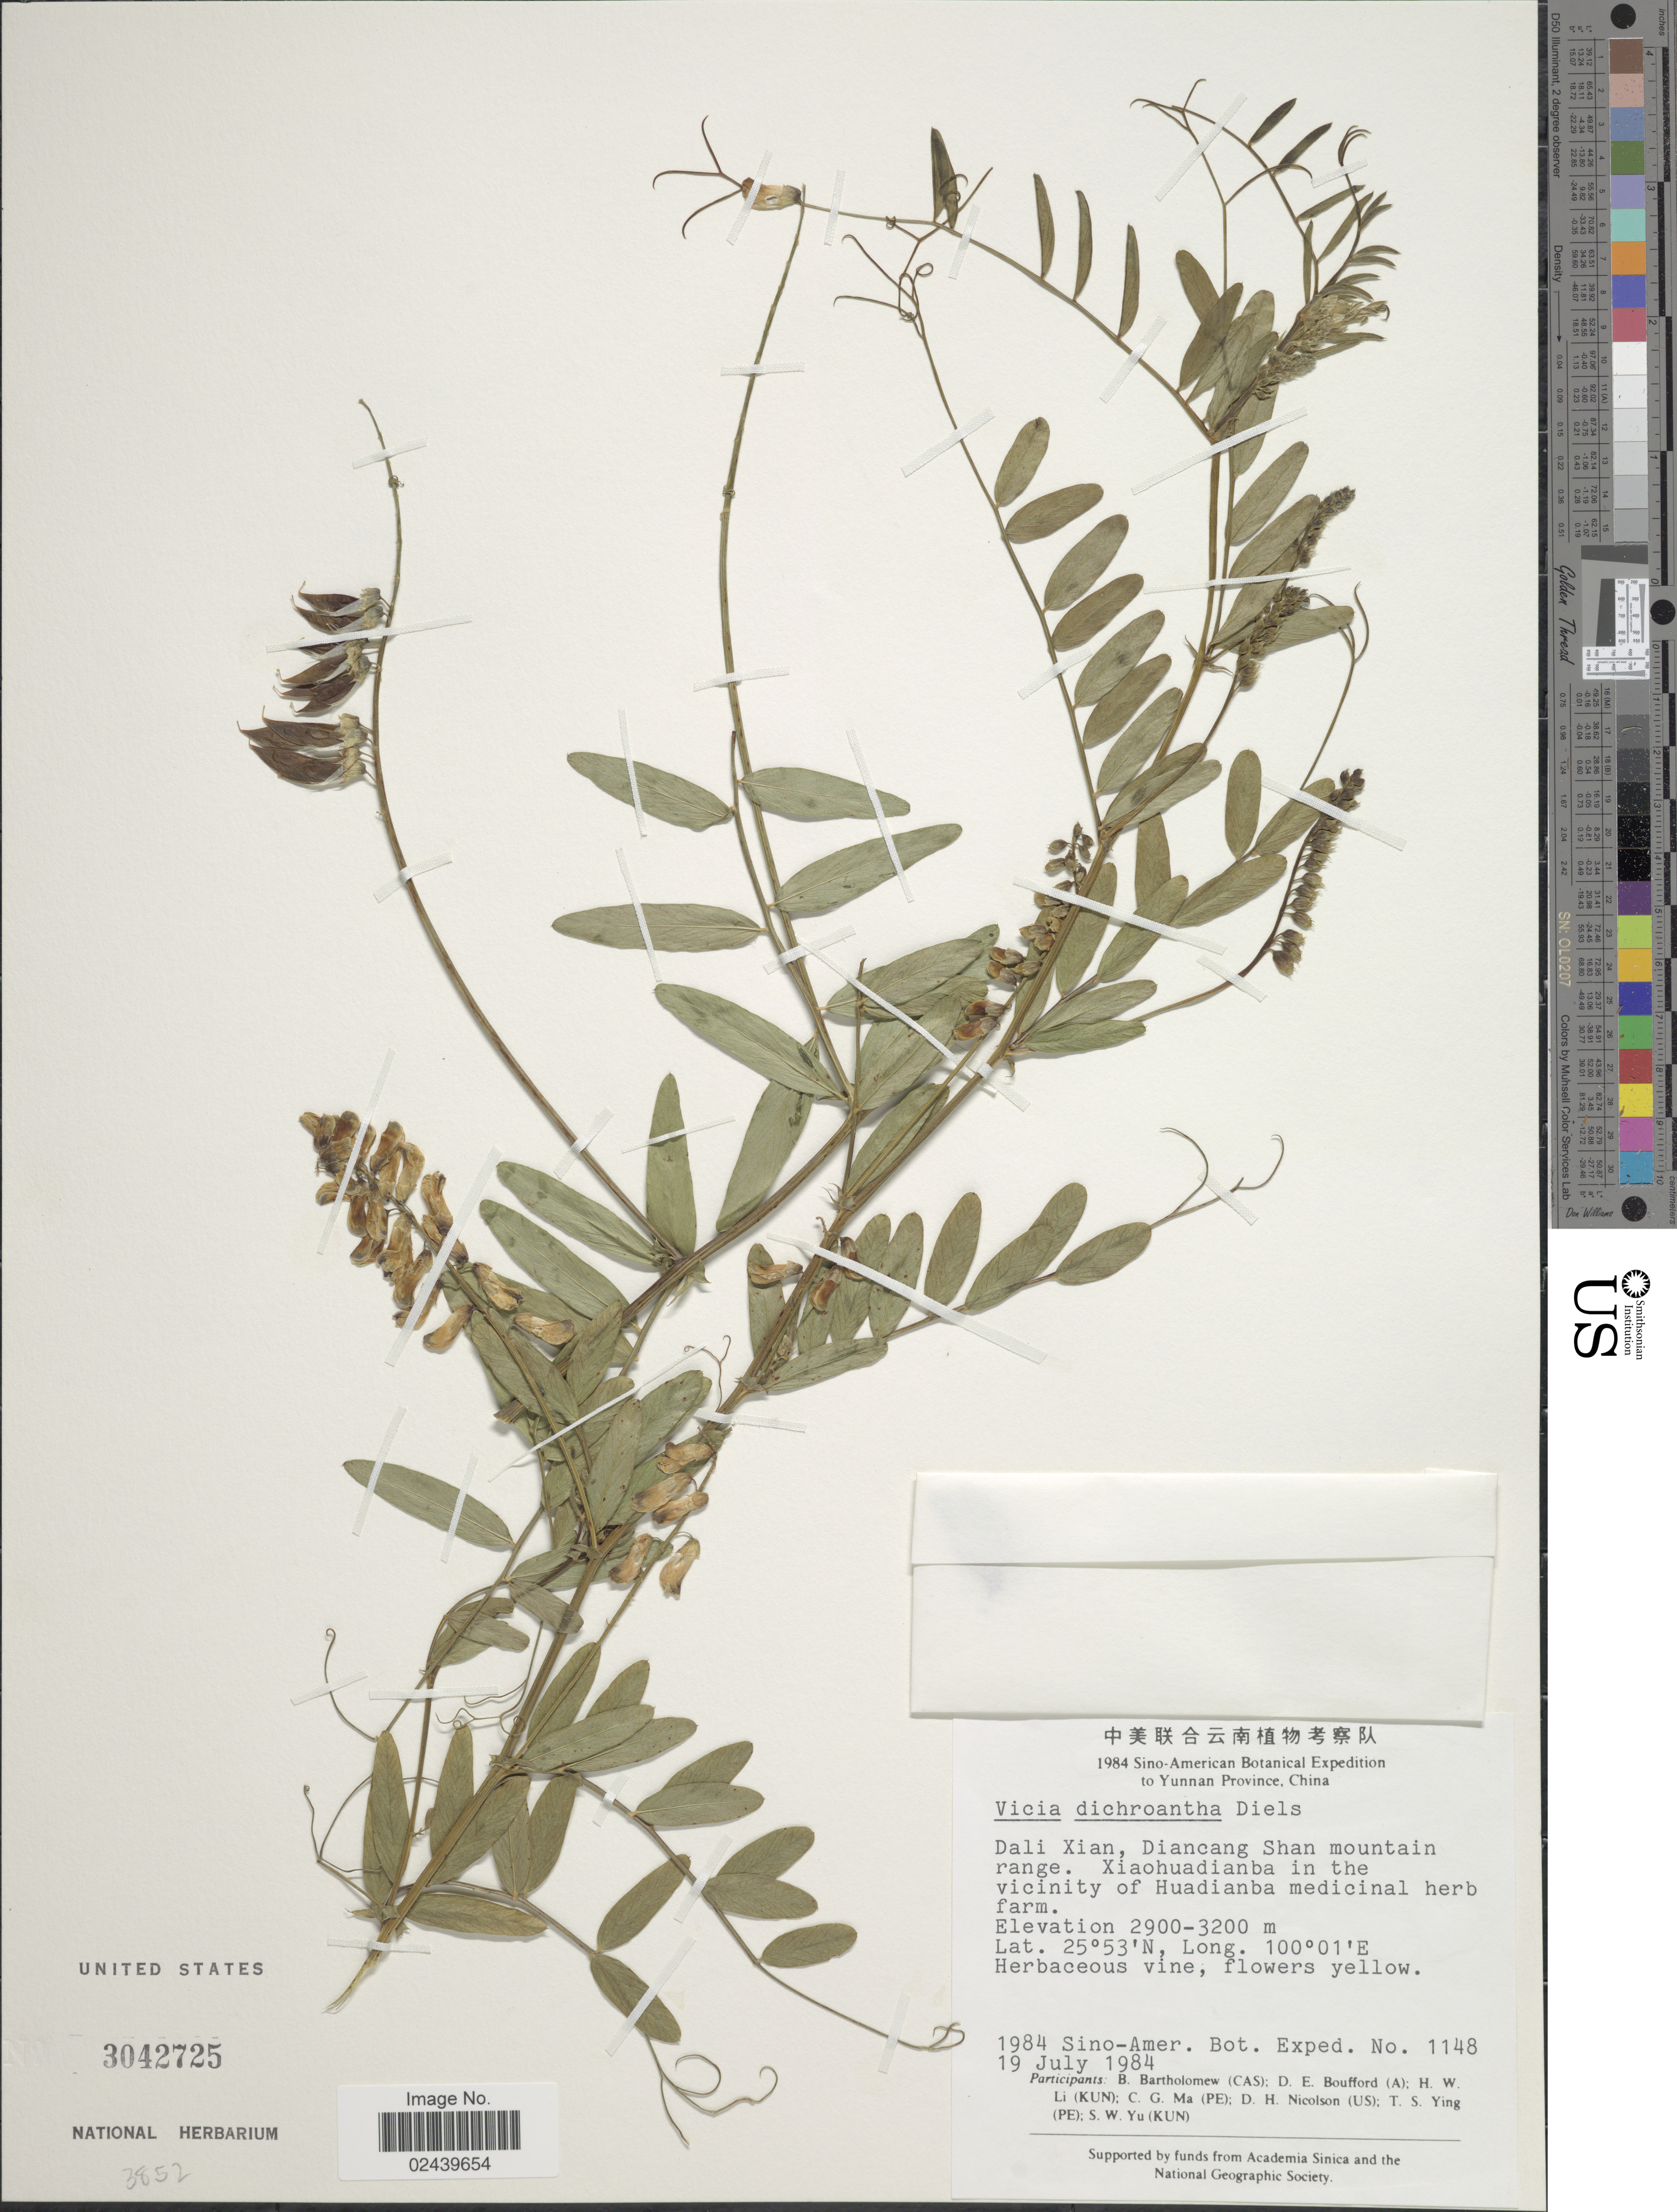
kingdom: Plantae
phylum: Tracheophyta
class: Magnoliopsida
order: Fabales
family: Fabaceae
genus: Vicia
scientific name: Vicia dichroantha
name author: Diels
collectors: Sino-Amer. Bot. Exped. 1984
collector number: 1148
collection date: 1984-07-19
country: China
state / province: Yunnan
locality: Dali Xian, Diancang Shan mountain range. Xiaohuadianba in the vicinity of Huadianba medicinal herb farm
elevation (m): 2900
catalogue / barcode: US 3042725